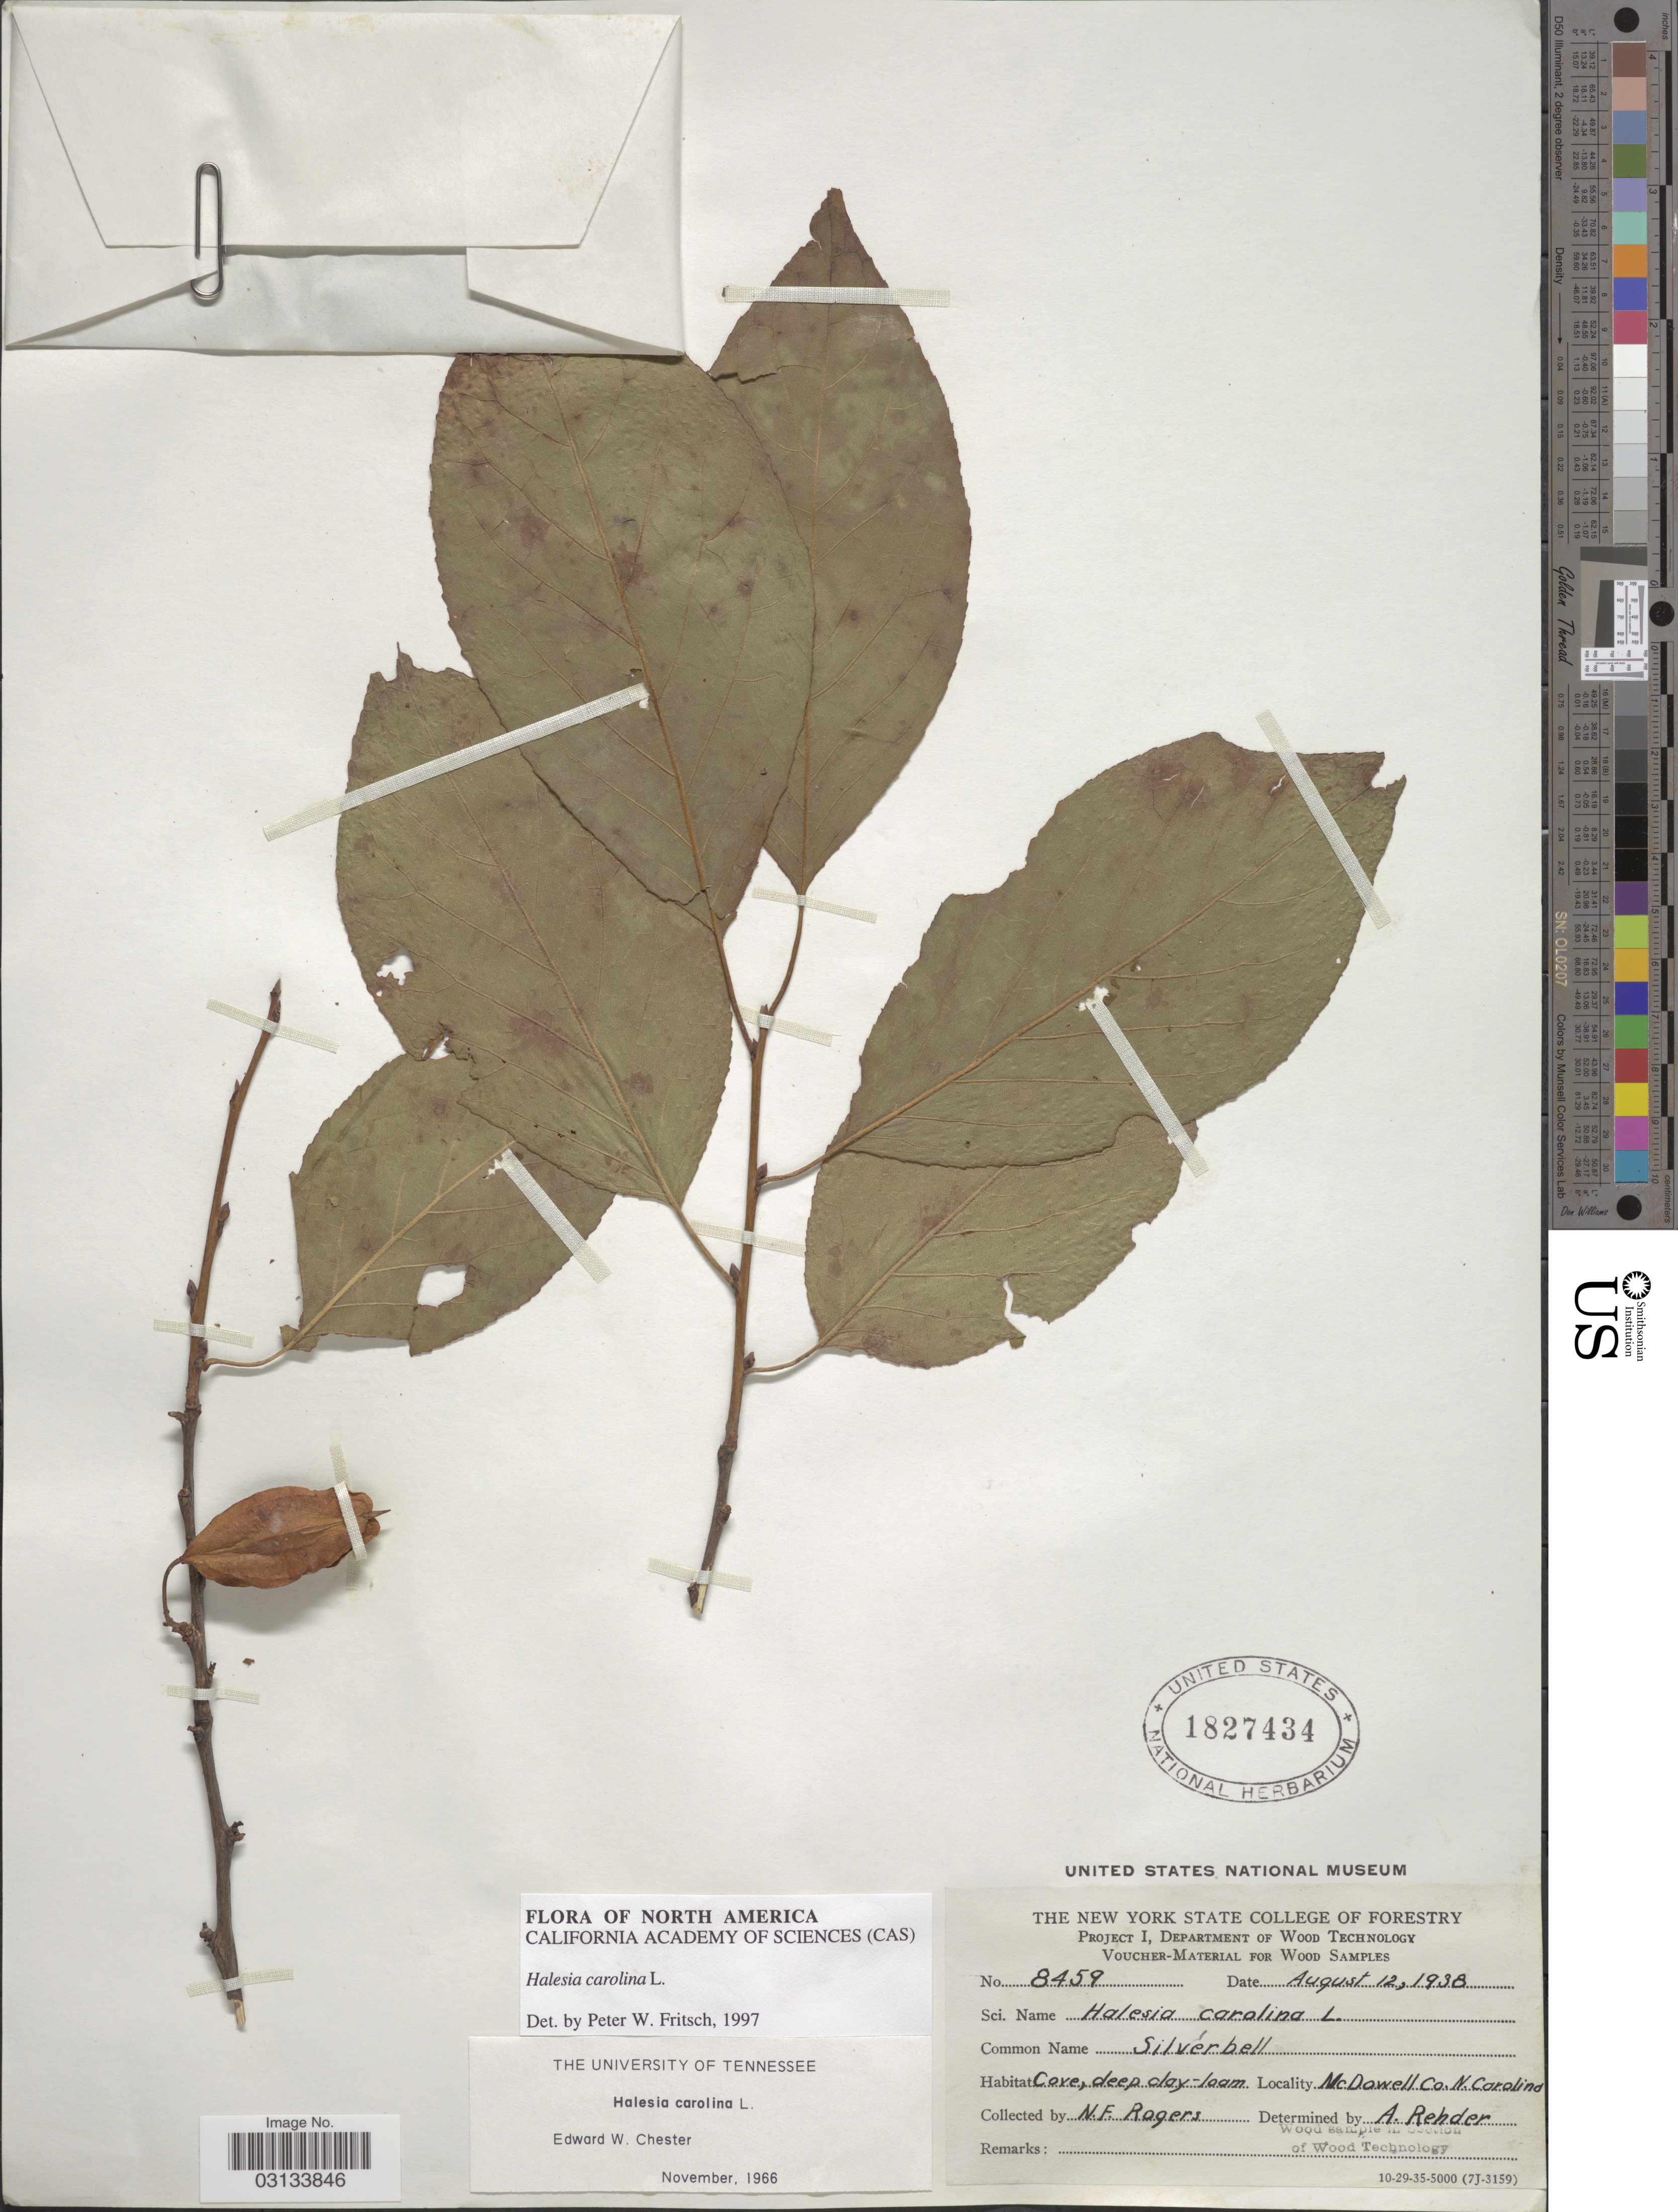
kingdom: Plantae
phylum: Tracheophyta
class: Magnoliopsida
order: Ericales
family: Styracaceae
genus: Halesia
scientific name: Halesia carolina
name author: L.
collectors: N. Rogers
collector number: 8459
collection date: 1938-08-12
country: United States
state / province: North Carolina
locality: McDowell Co. N. Carolina.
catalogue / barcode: US 1827434